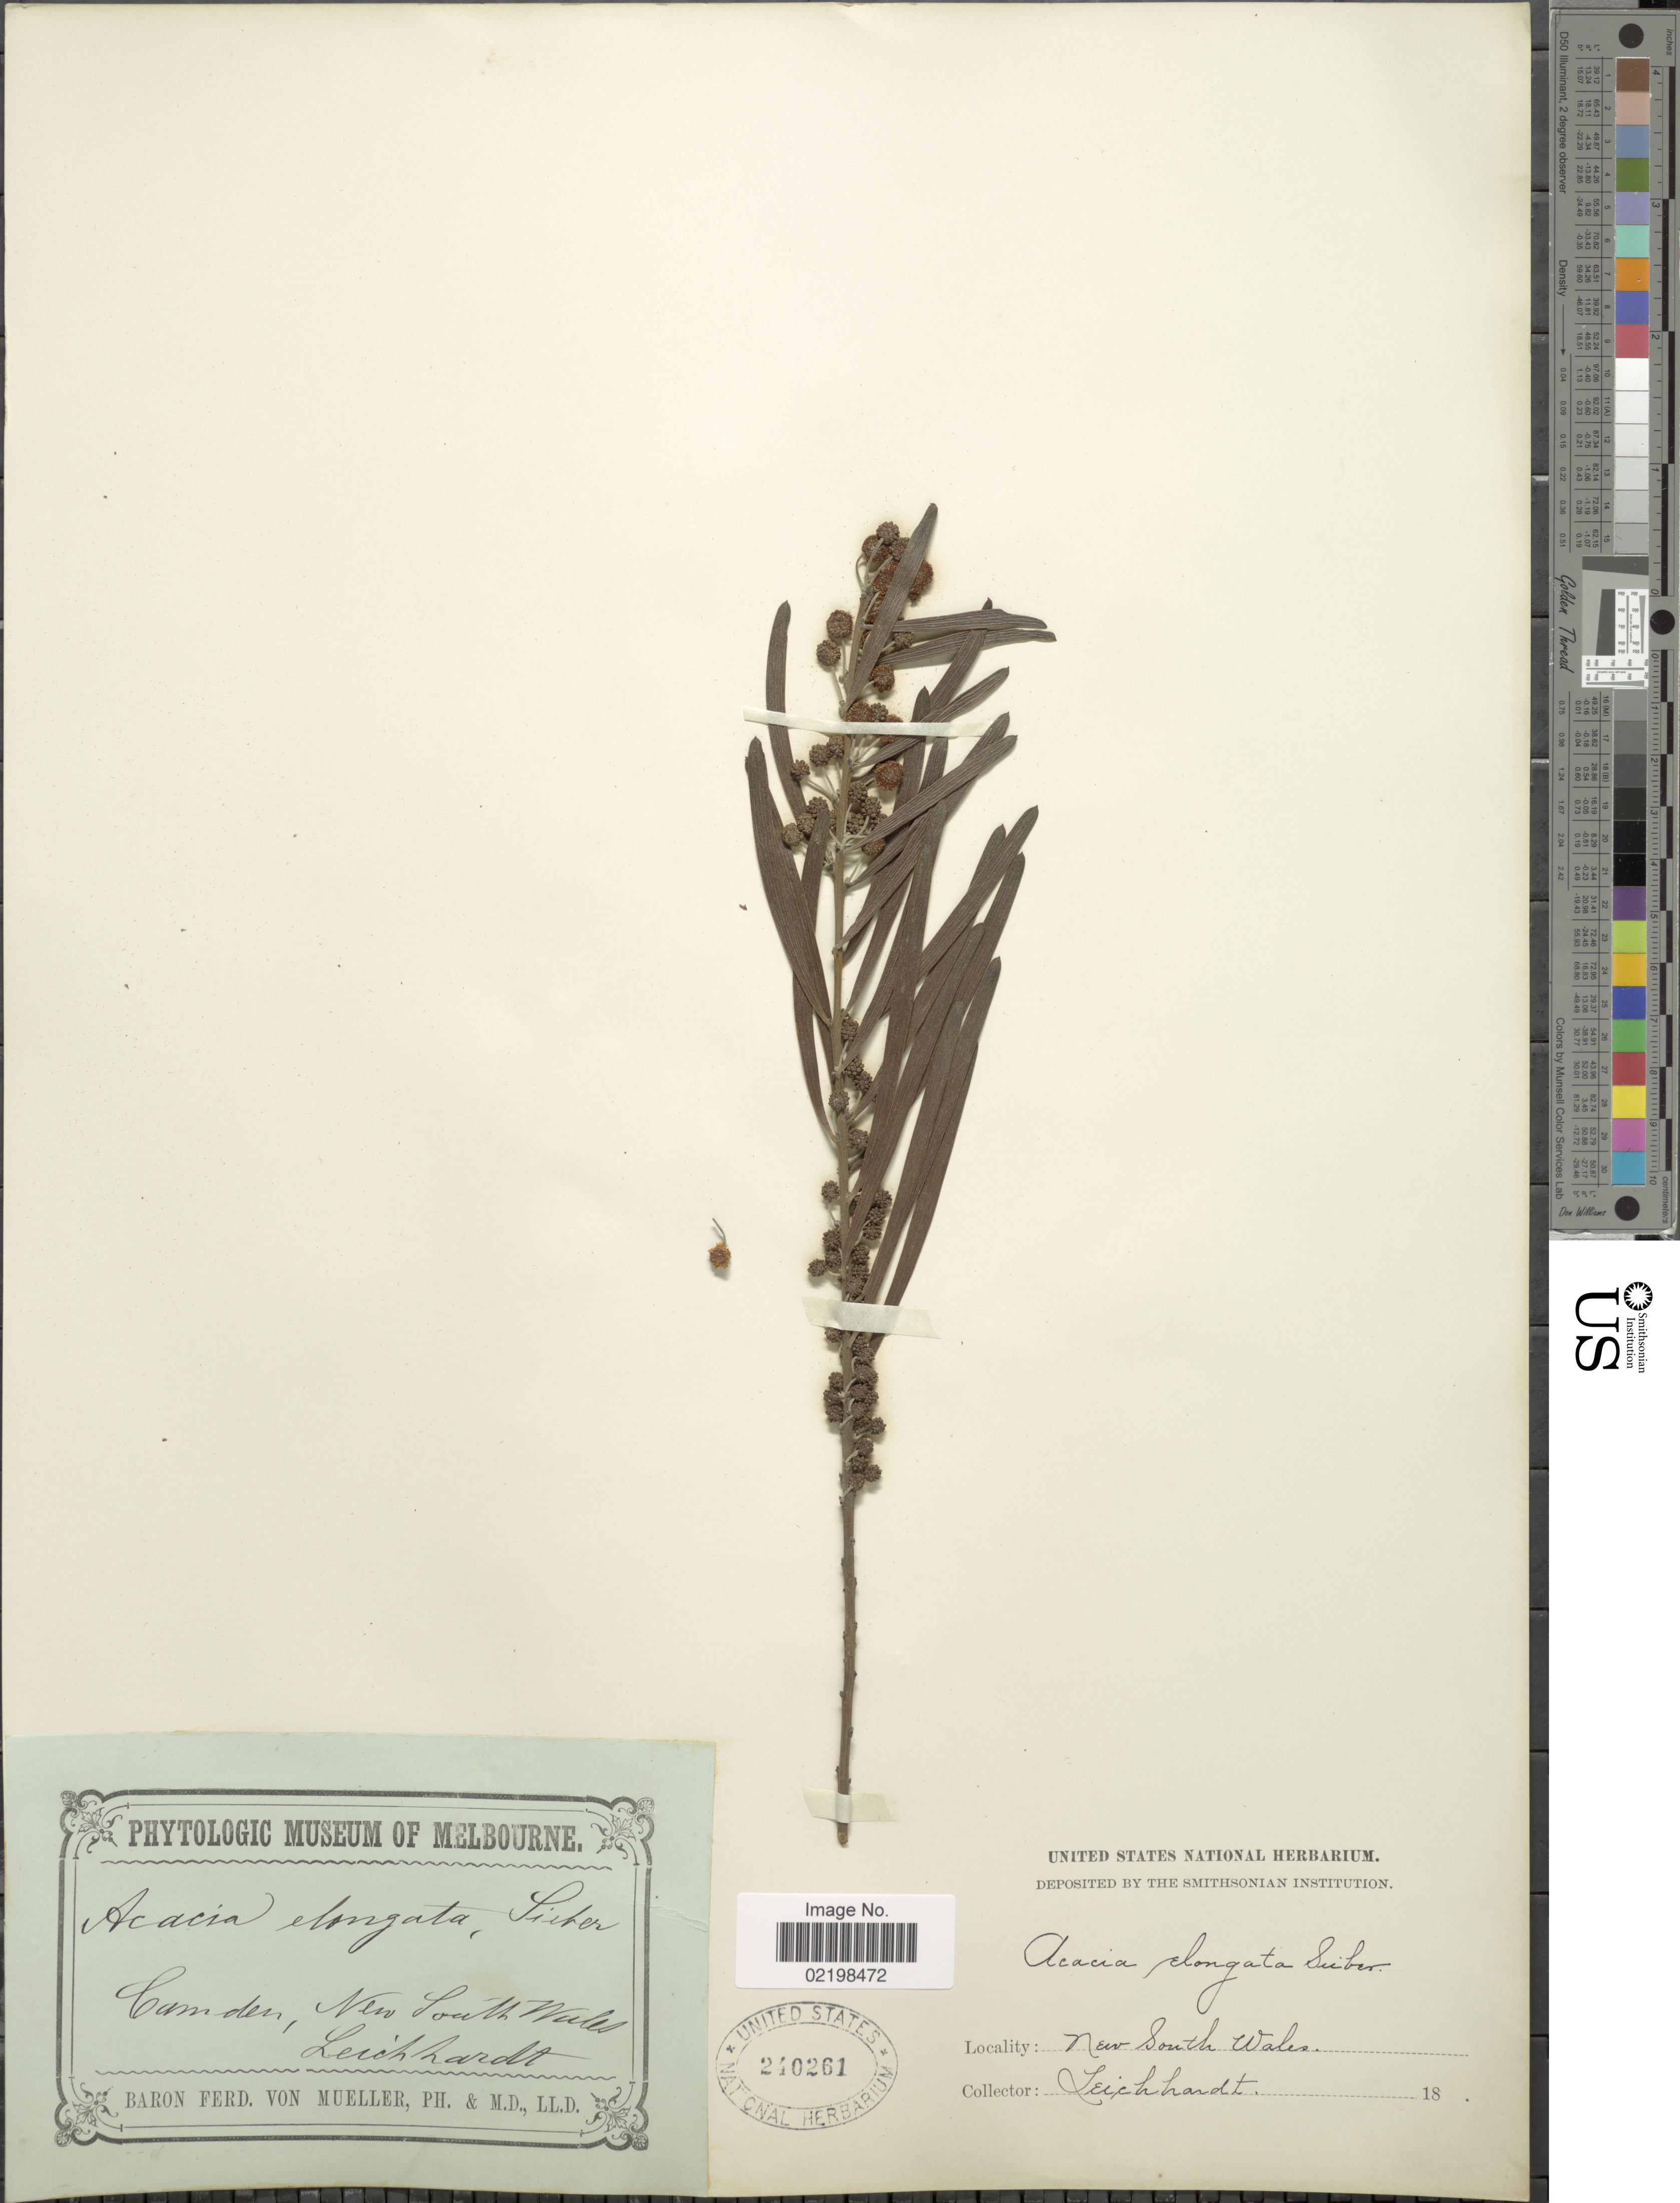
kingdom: Plantae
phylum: Tracheophyta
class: Magnoliopsida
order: Fabales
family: Fabaceae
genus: Acacia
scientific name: Acacia elongata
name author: DC.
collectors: Leichhardt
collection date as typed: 18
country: Australia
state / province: New South Wales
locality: Camden, New South Wales.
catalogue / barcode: US 240261